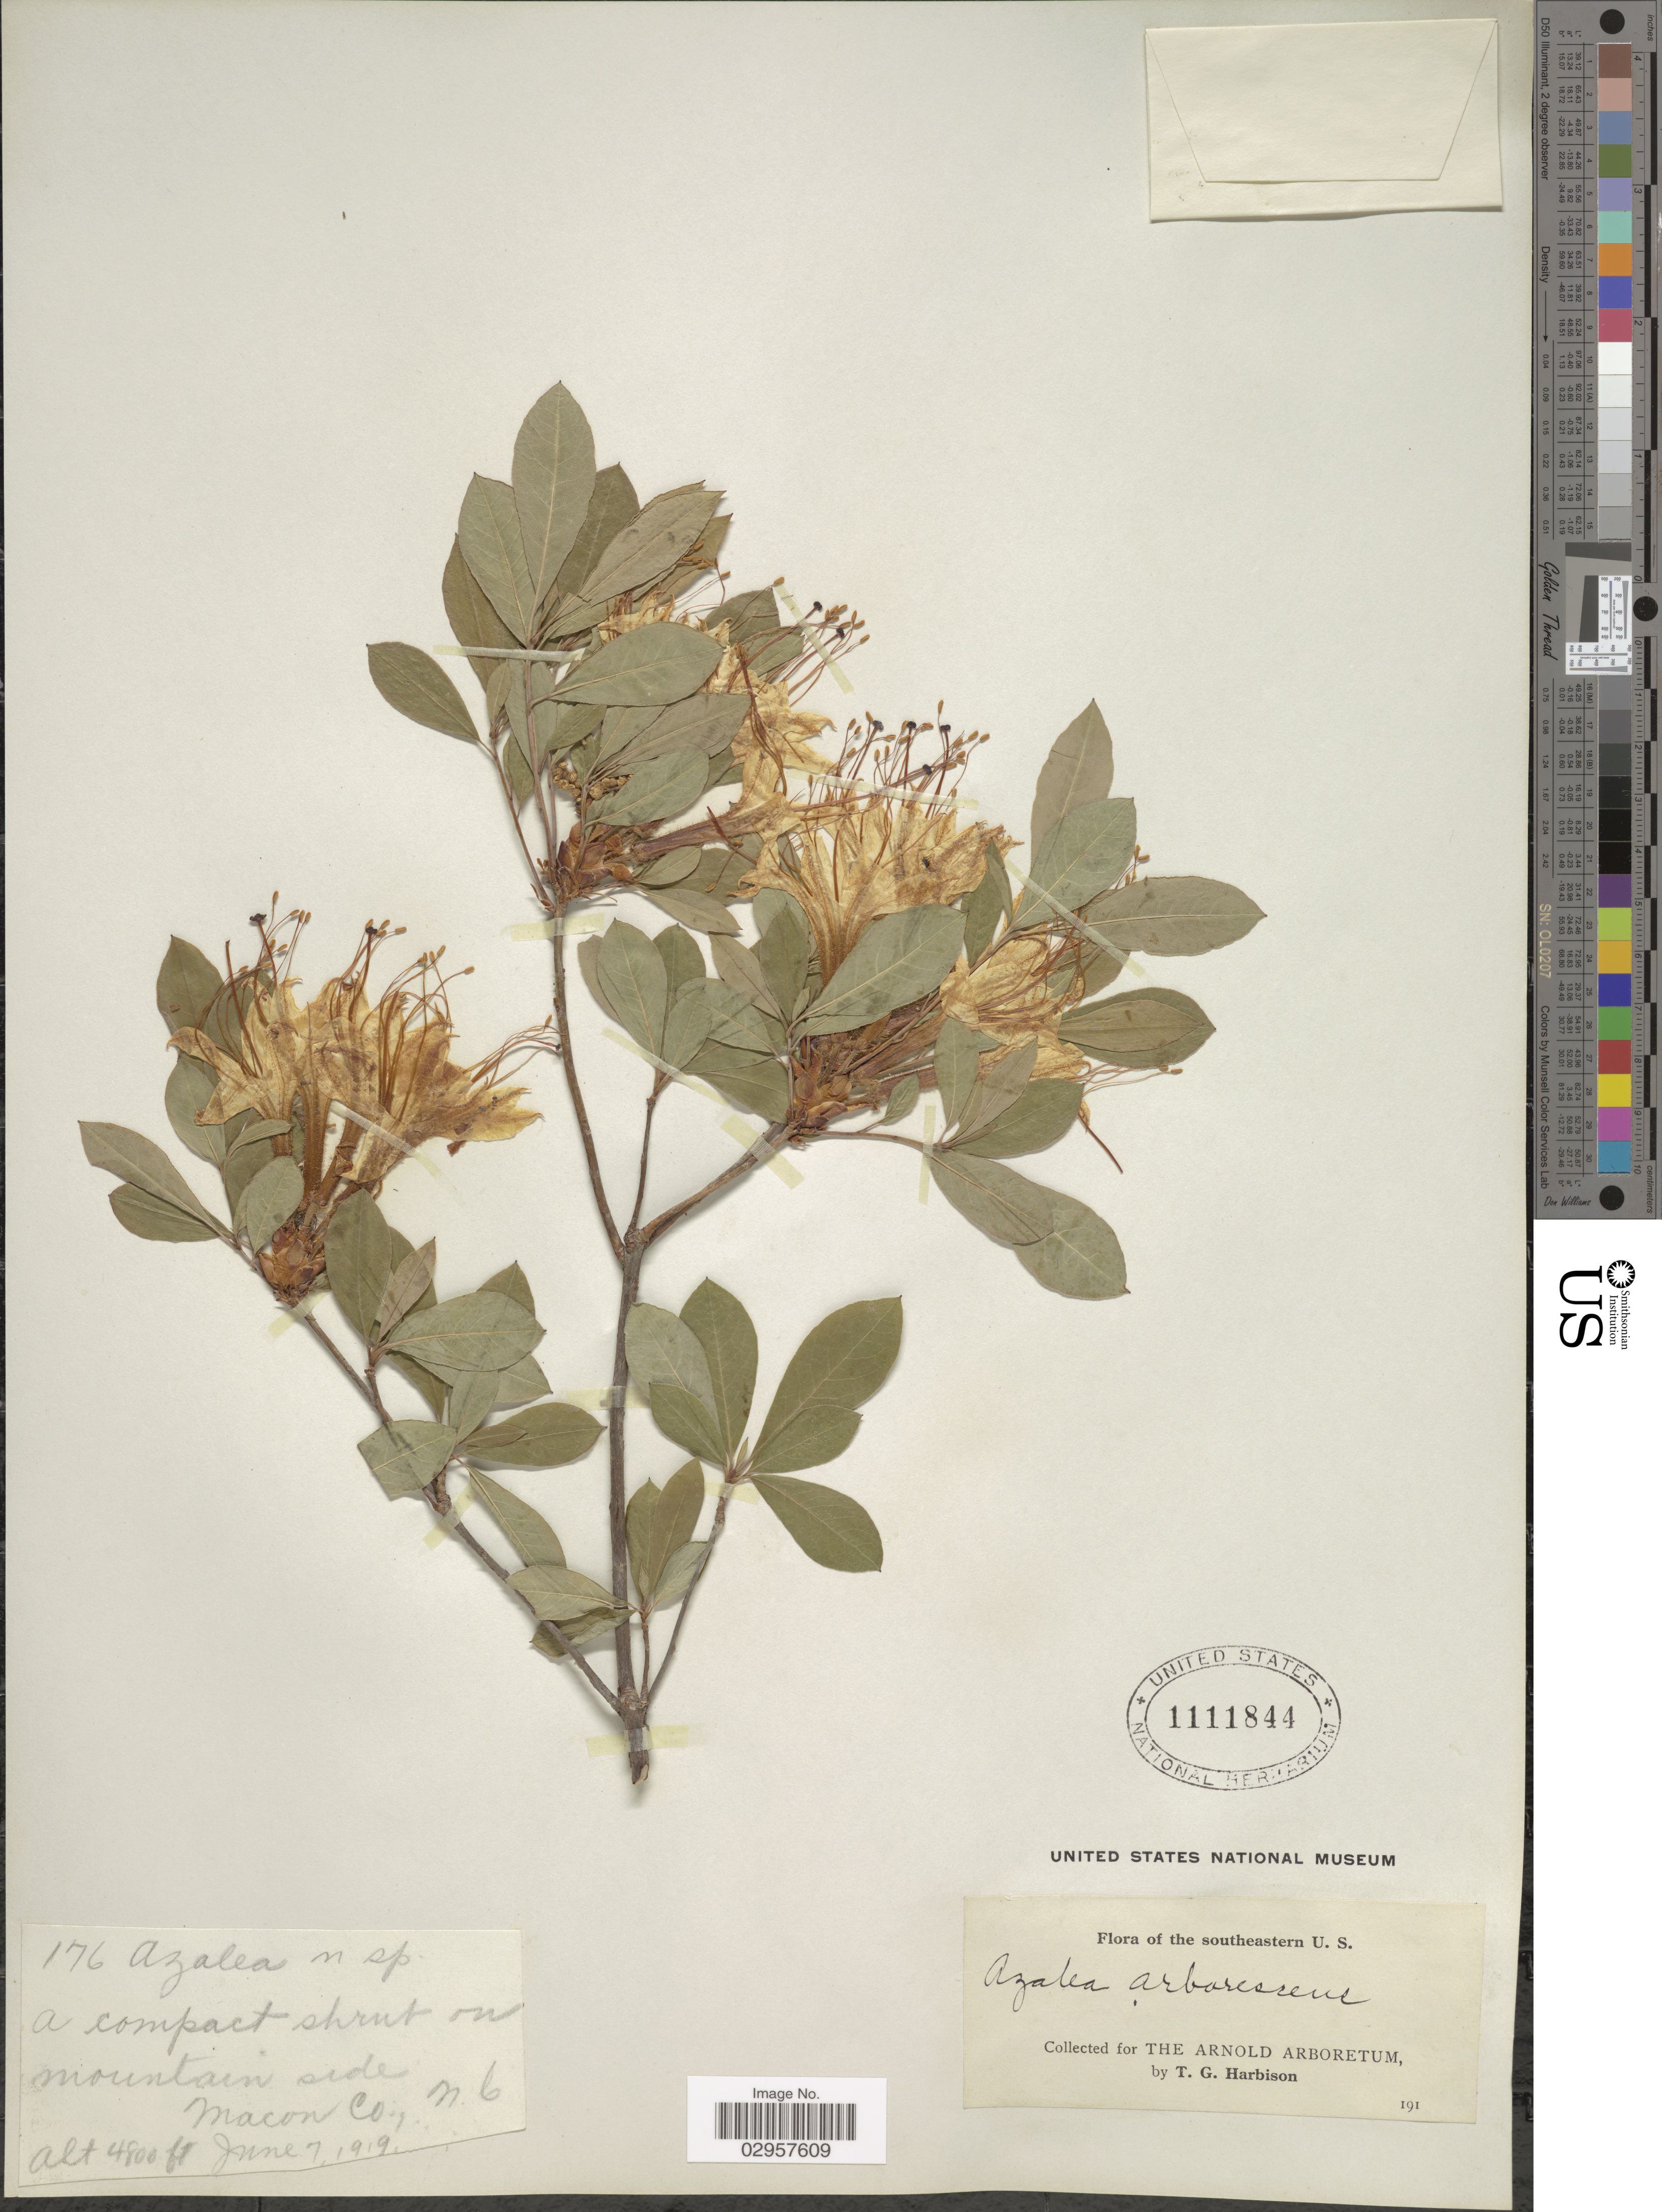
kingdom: Plantae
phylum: Tracheophyta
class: Magnoliopsida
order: Ericales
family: Ericaceae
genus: Rhododendron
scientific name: Rhododendron arborescens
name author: (Pursh) Torr.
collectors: T. Harbison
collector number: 176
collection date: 1919-06-07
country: United States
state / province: North Carolina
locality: Macon Co.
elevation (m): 1463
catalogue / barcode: US 1111844